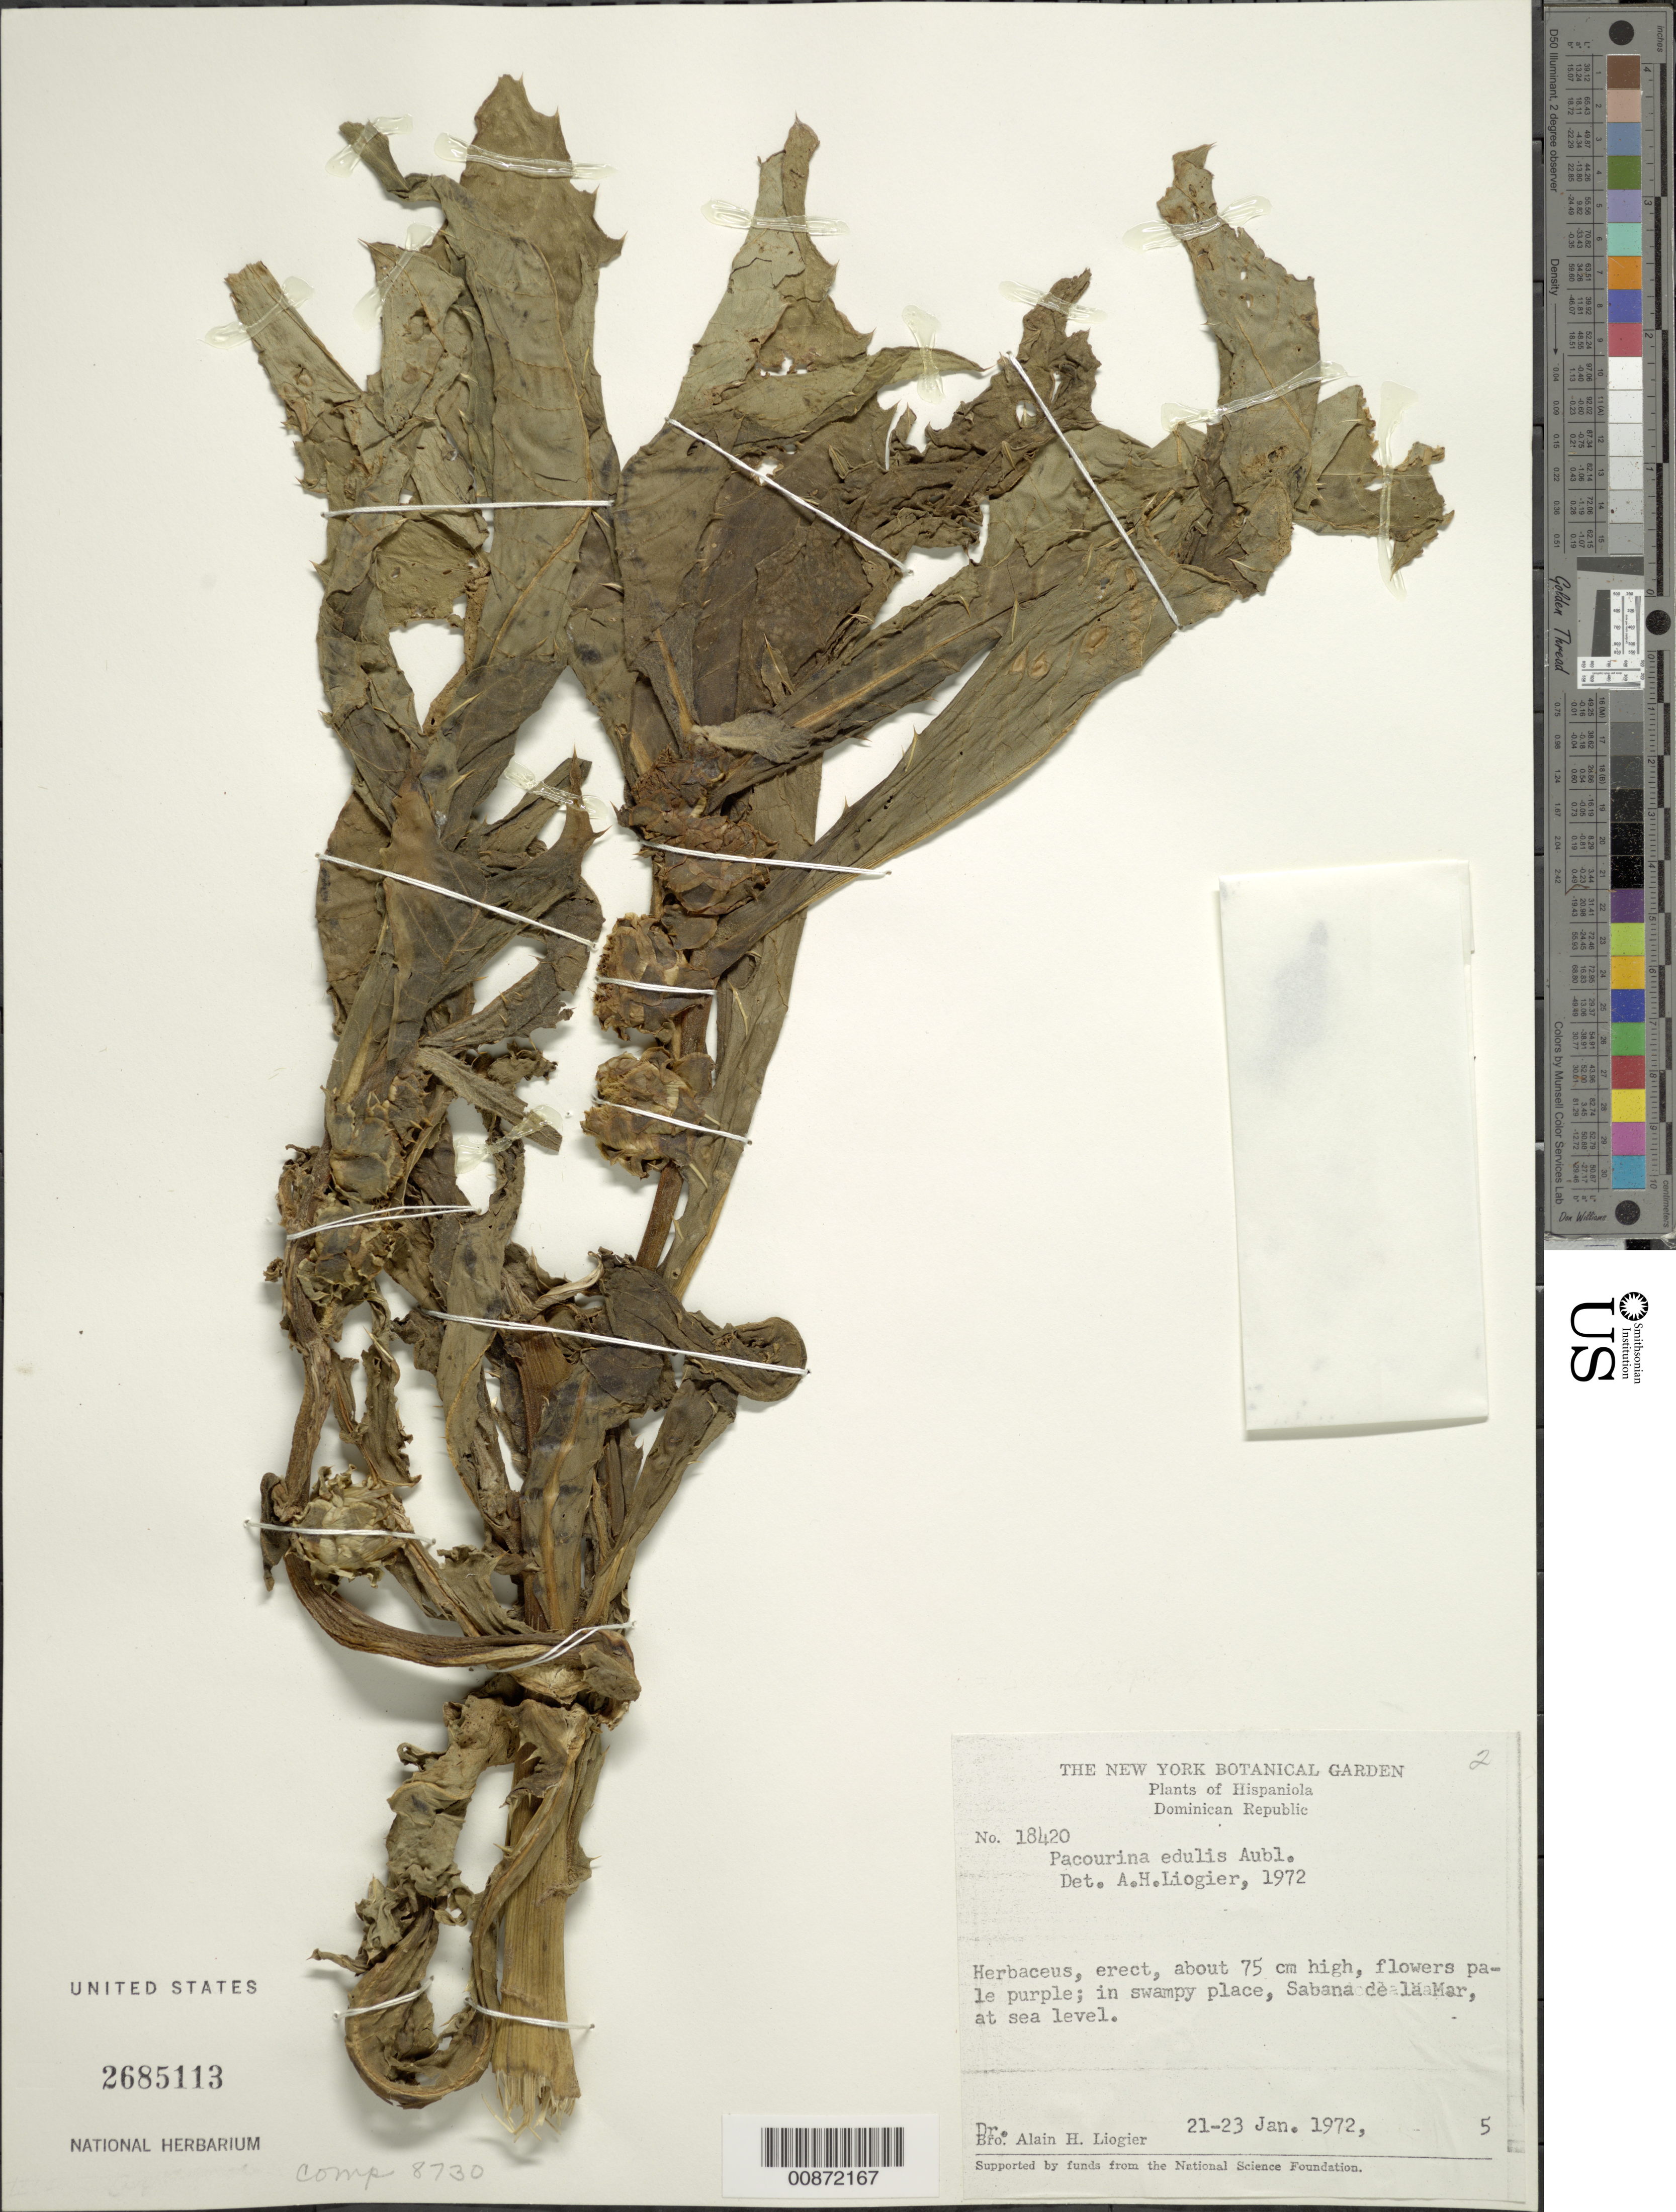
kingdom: Plantae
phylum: Tracheophyta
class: Magnoliopsida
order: Asterales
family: Asteraceae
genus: Pacourina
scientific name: Pacourina edulis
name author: Aubl.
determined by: Liogier, Alain H.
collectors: A. H. Liogier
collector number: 18420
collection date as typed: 21 Jan 1972 to 23 Jan 1972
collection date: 1972-01-21/1972-01-23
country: Dominican Republic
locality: Sabana de la Mar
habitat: In swampy place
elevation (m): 0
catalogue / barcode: US 2685113